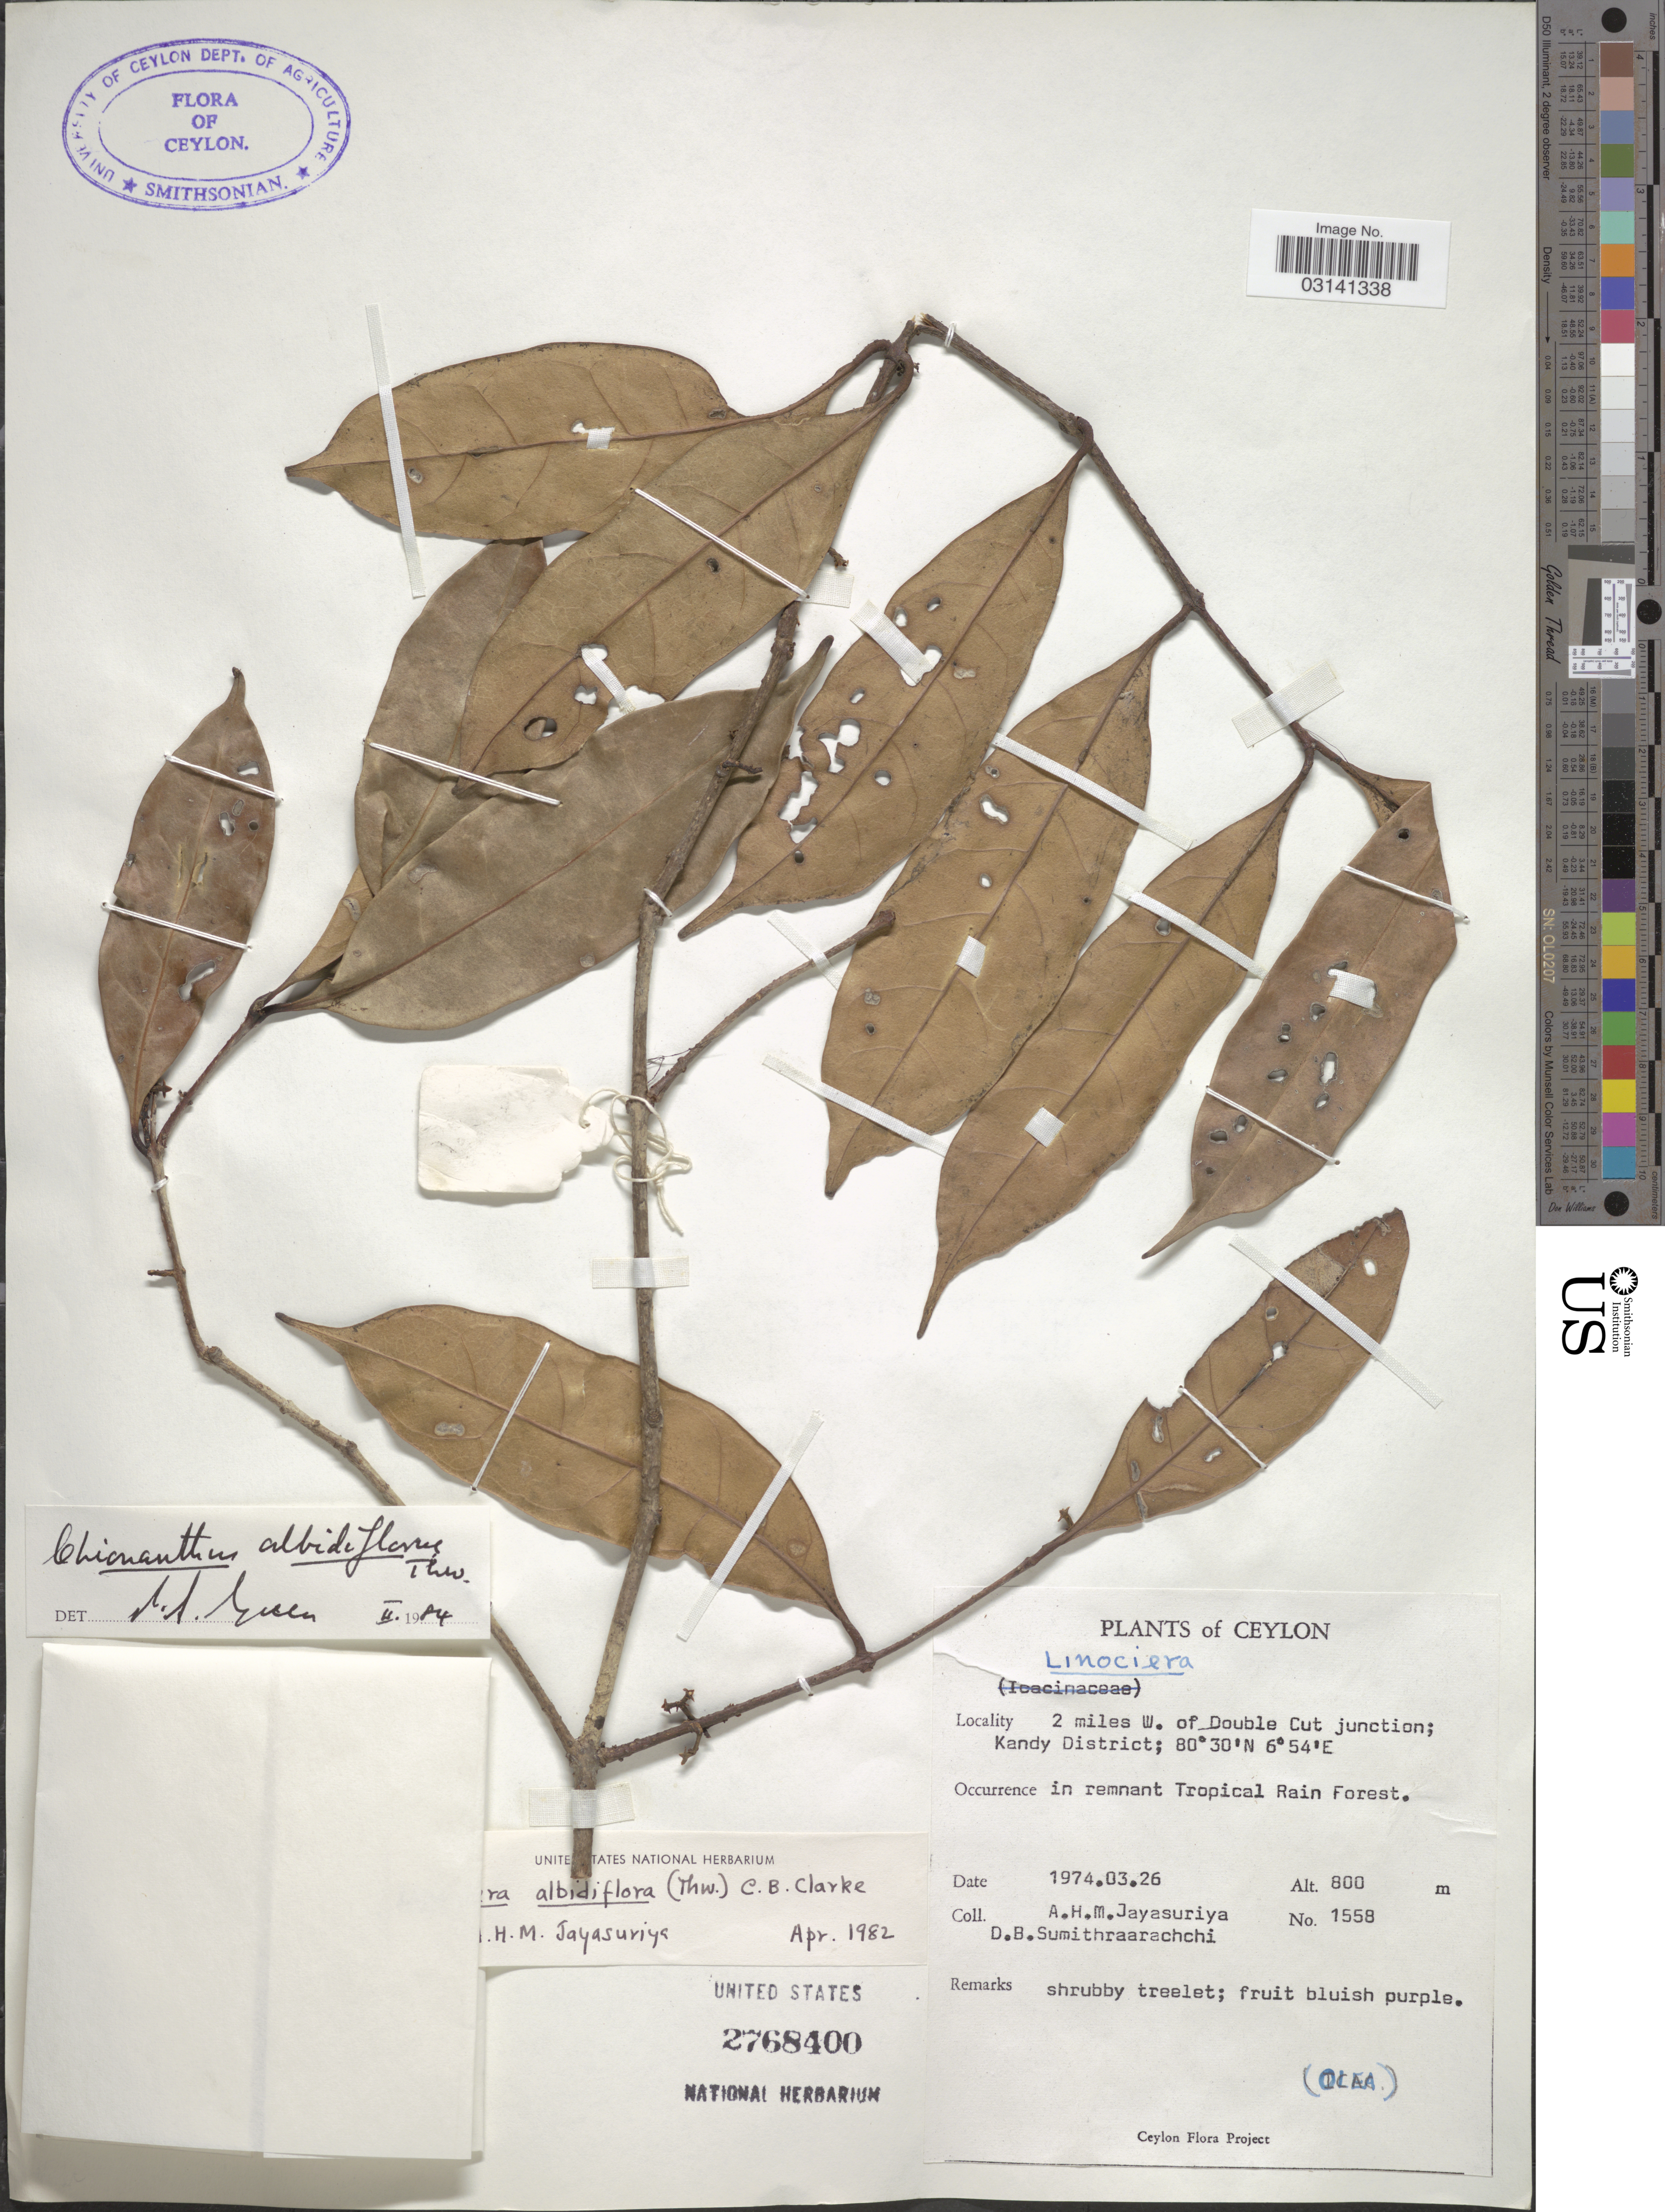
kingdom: Plantae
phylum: Tracheophyta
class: Magnoliopsida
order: Lamiales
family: Oleaceae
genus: Chionanthus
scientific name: Chionanthus albidiflorus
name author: Thwaites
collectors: A. H. Jayasuriya & D. B. Sumithraarachchi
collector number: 1558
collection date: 1974-03-26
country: Sri Lanka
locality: Ceylon, 2 miles W. of Double Cut junction; Kandy District; in remnant Tropical Rain Forest.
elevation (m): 800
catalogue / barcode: US 2768400